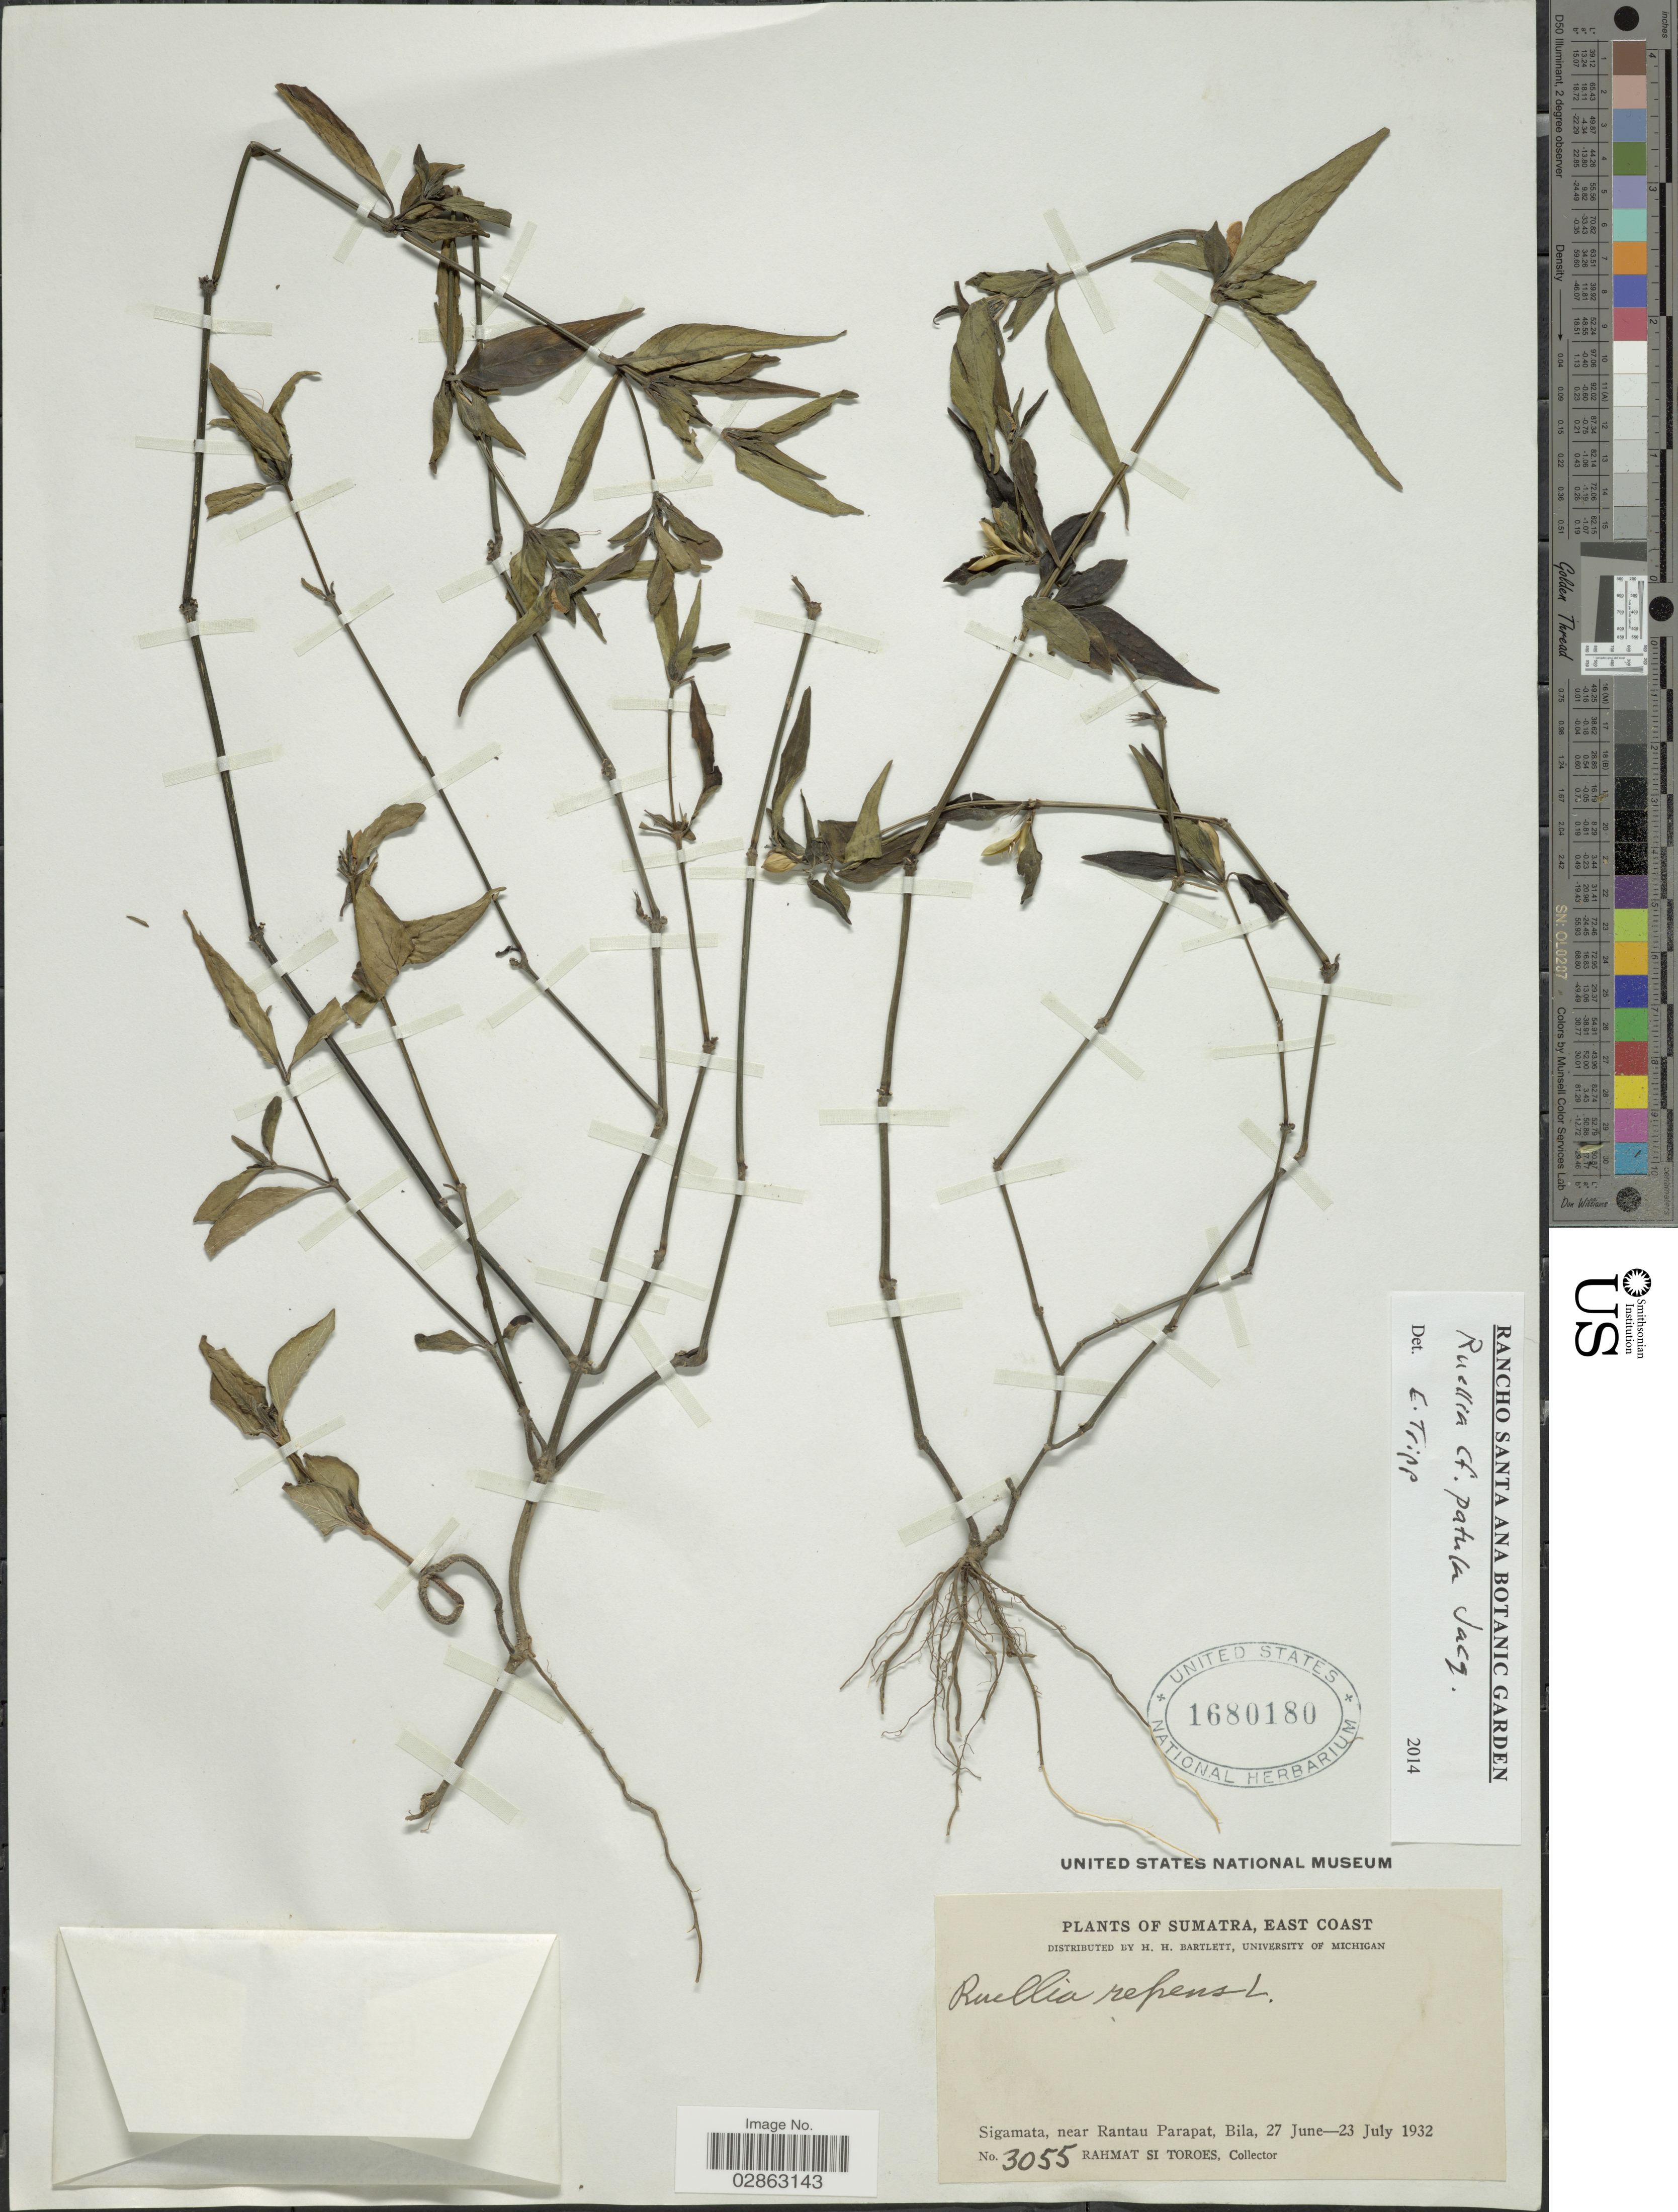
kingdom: Plantae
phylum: Tracheophyta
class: Magnoliopsida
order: Lamiales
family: Acanthaceae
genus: Ruellia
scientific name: Ruellia patula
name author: Jacq.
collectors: Rahmat Si Boeea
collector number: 3055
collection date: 1932-06-27/1932-07-23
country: Indonesia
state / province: Sumatra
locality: East Coast. Sigamata, near Rantau Parapat, Bila.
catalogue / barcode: US 1680180